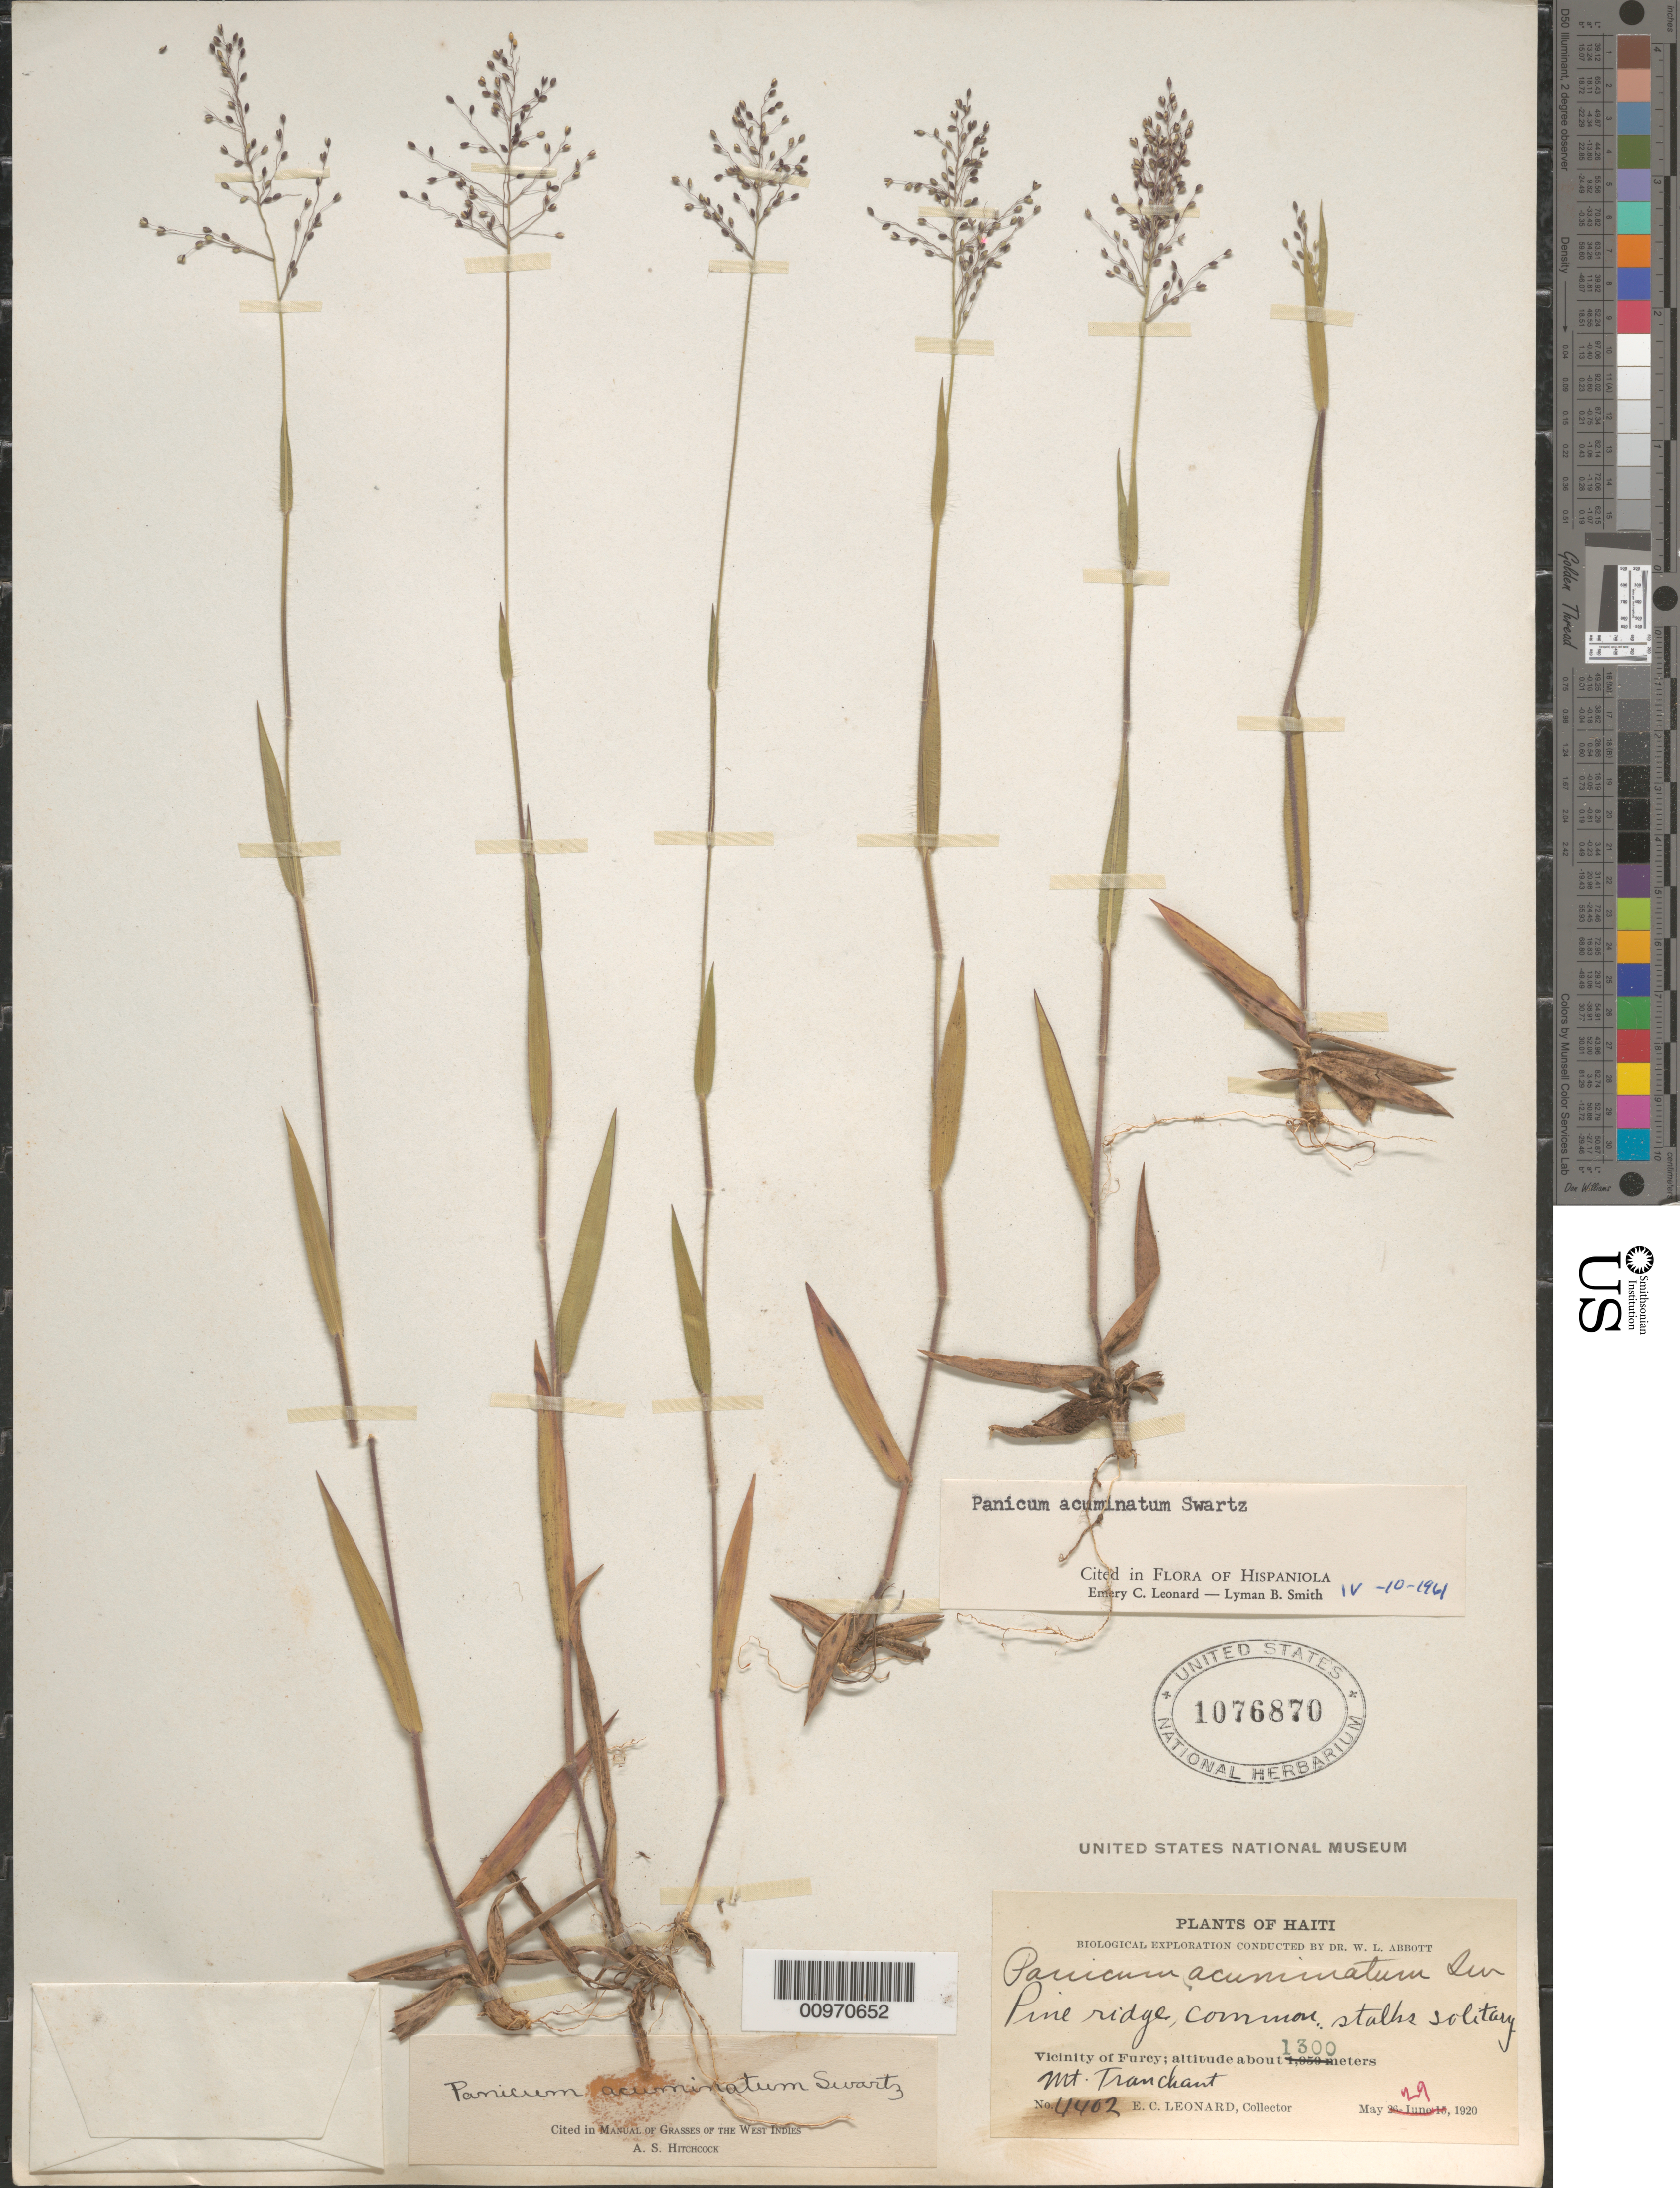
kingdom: Plantae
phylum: Tracheophyta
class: Liliopsida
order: Poales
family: Poaceae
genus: Panicum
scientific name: Panicum acuminatum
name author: Sw.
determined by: Leonard, E. C.; Smith, L. B.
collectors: E. C. Leonard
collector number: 4402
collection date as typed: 29 May 1920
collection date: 1920-05-29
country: Haiti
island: Hispaniola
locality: Furcy vicinity, Mt. Tranchant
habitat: Pine ridge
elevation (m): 1300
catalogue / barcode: US 1076870